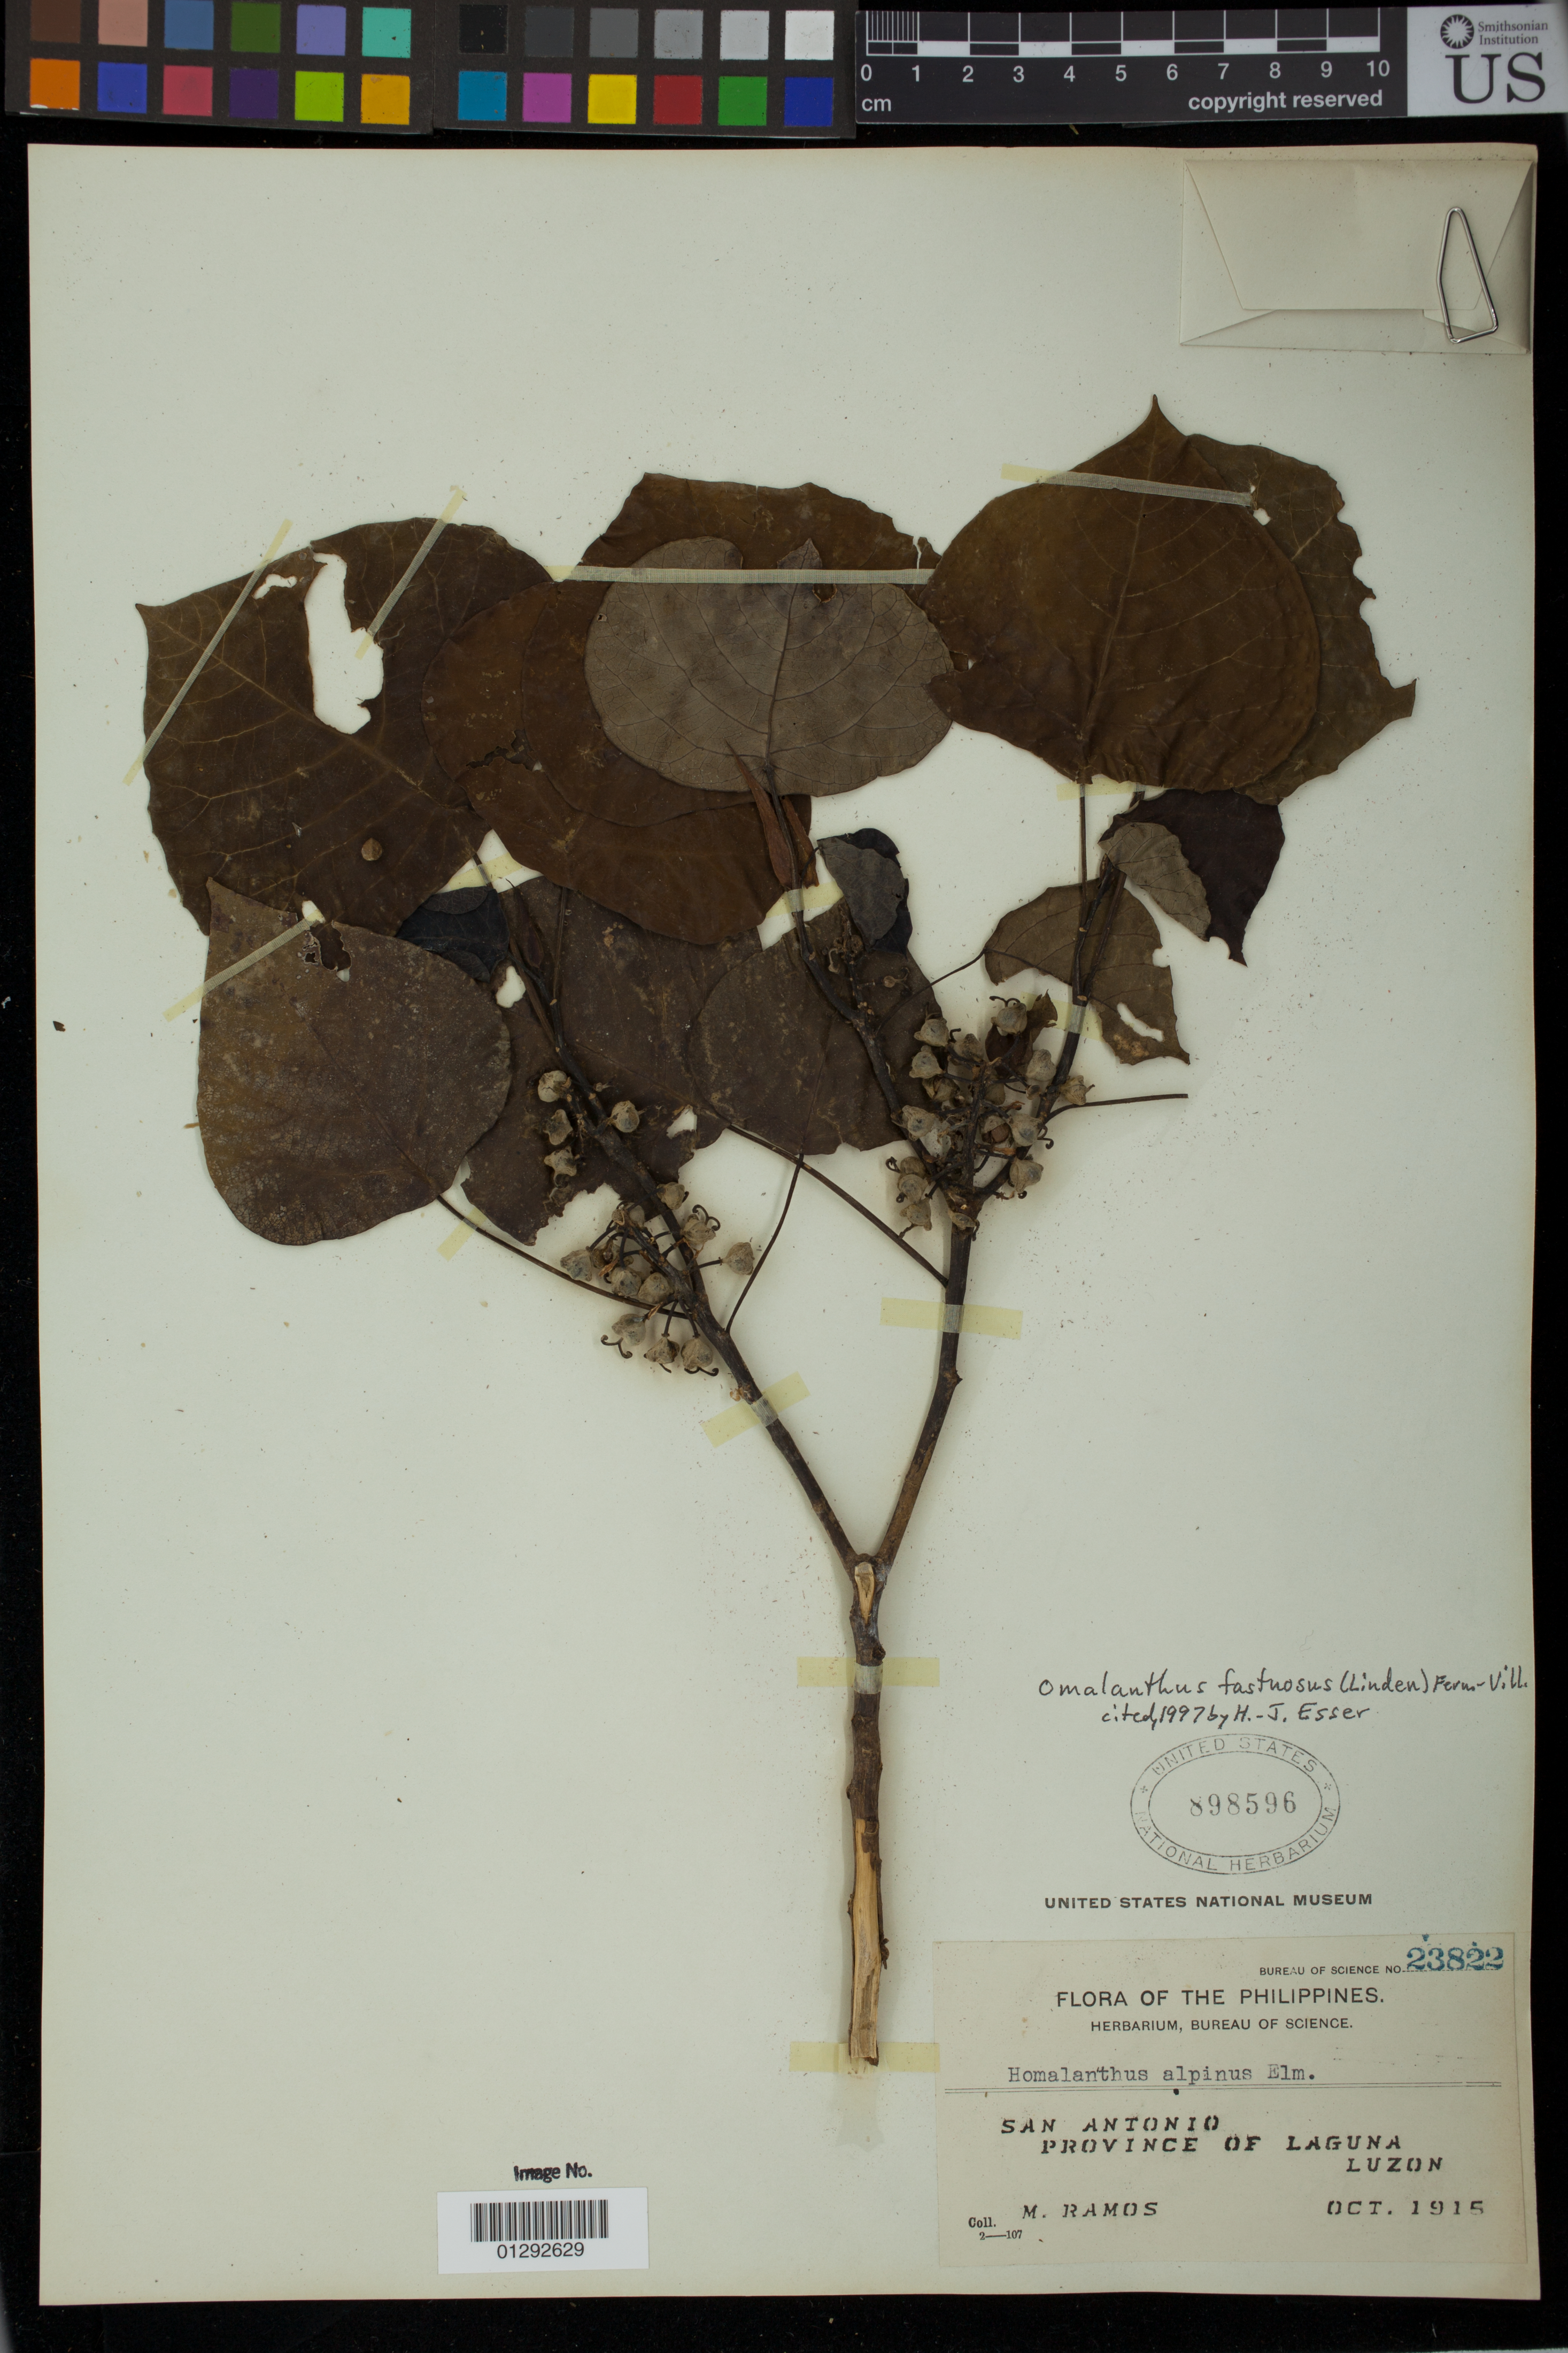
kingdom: Plantae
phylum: Tracheophyta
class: Magnoliopsida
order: Malpighiales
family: Euphorbiaceae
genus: Omalanthus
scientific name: Omalanthus fastuosus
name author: Fern.-Vill.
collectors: M. Ramos & M. Ramos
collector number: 23822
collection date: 1915-10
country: Philippines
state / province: Calabarzon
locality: San Antonio, Province of Laguna, Luzon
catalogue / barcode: US 898596